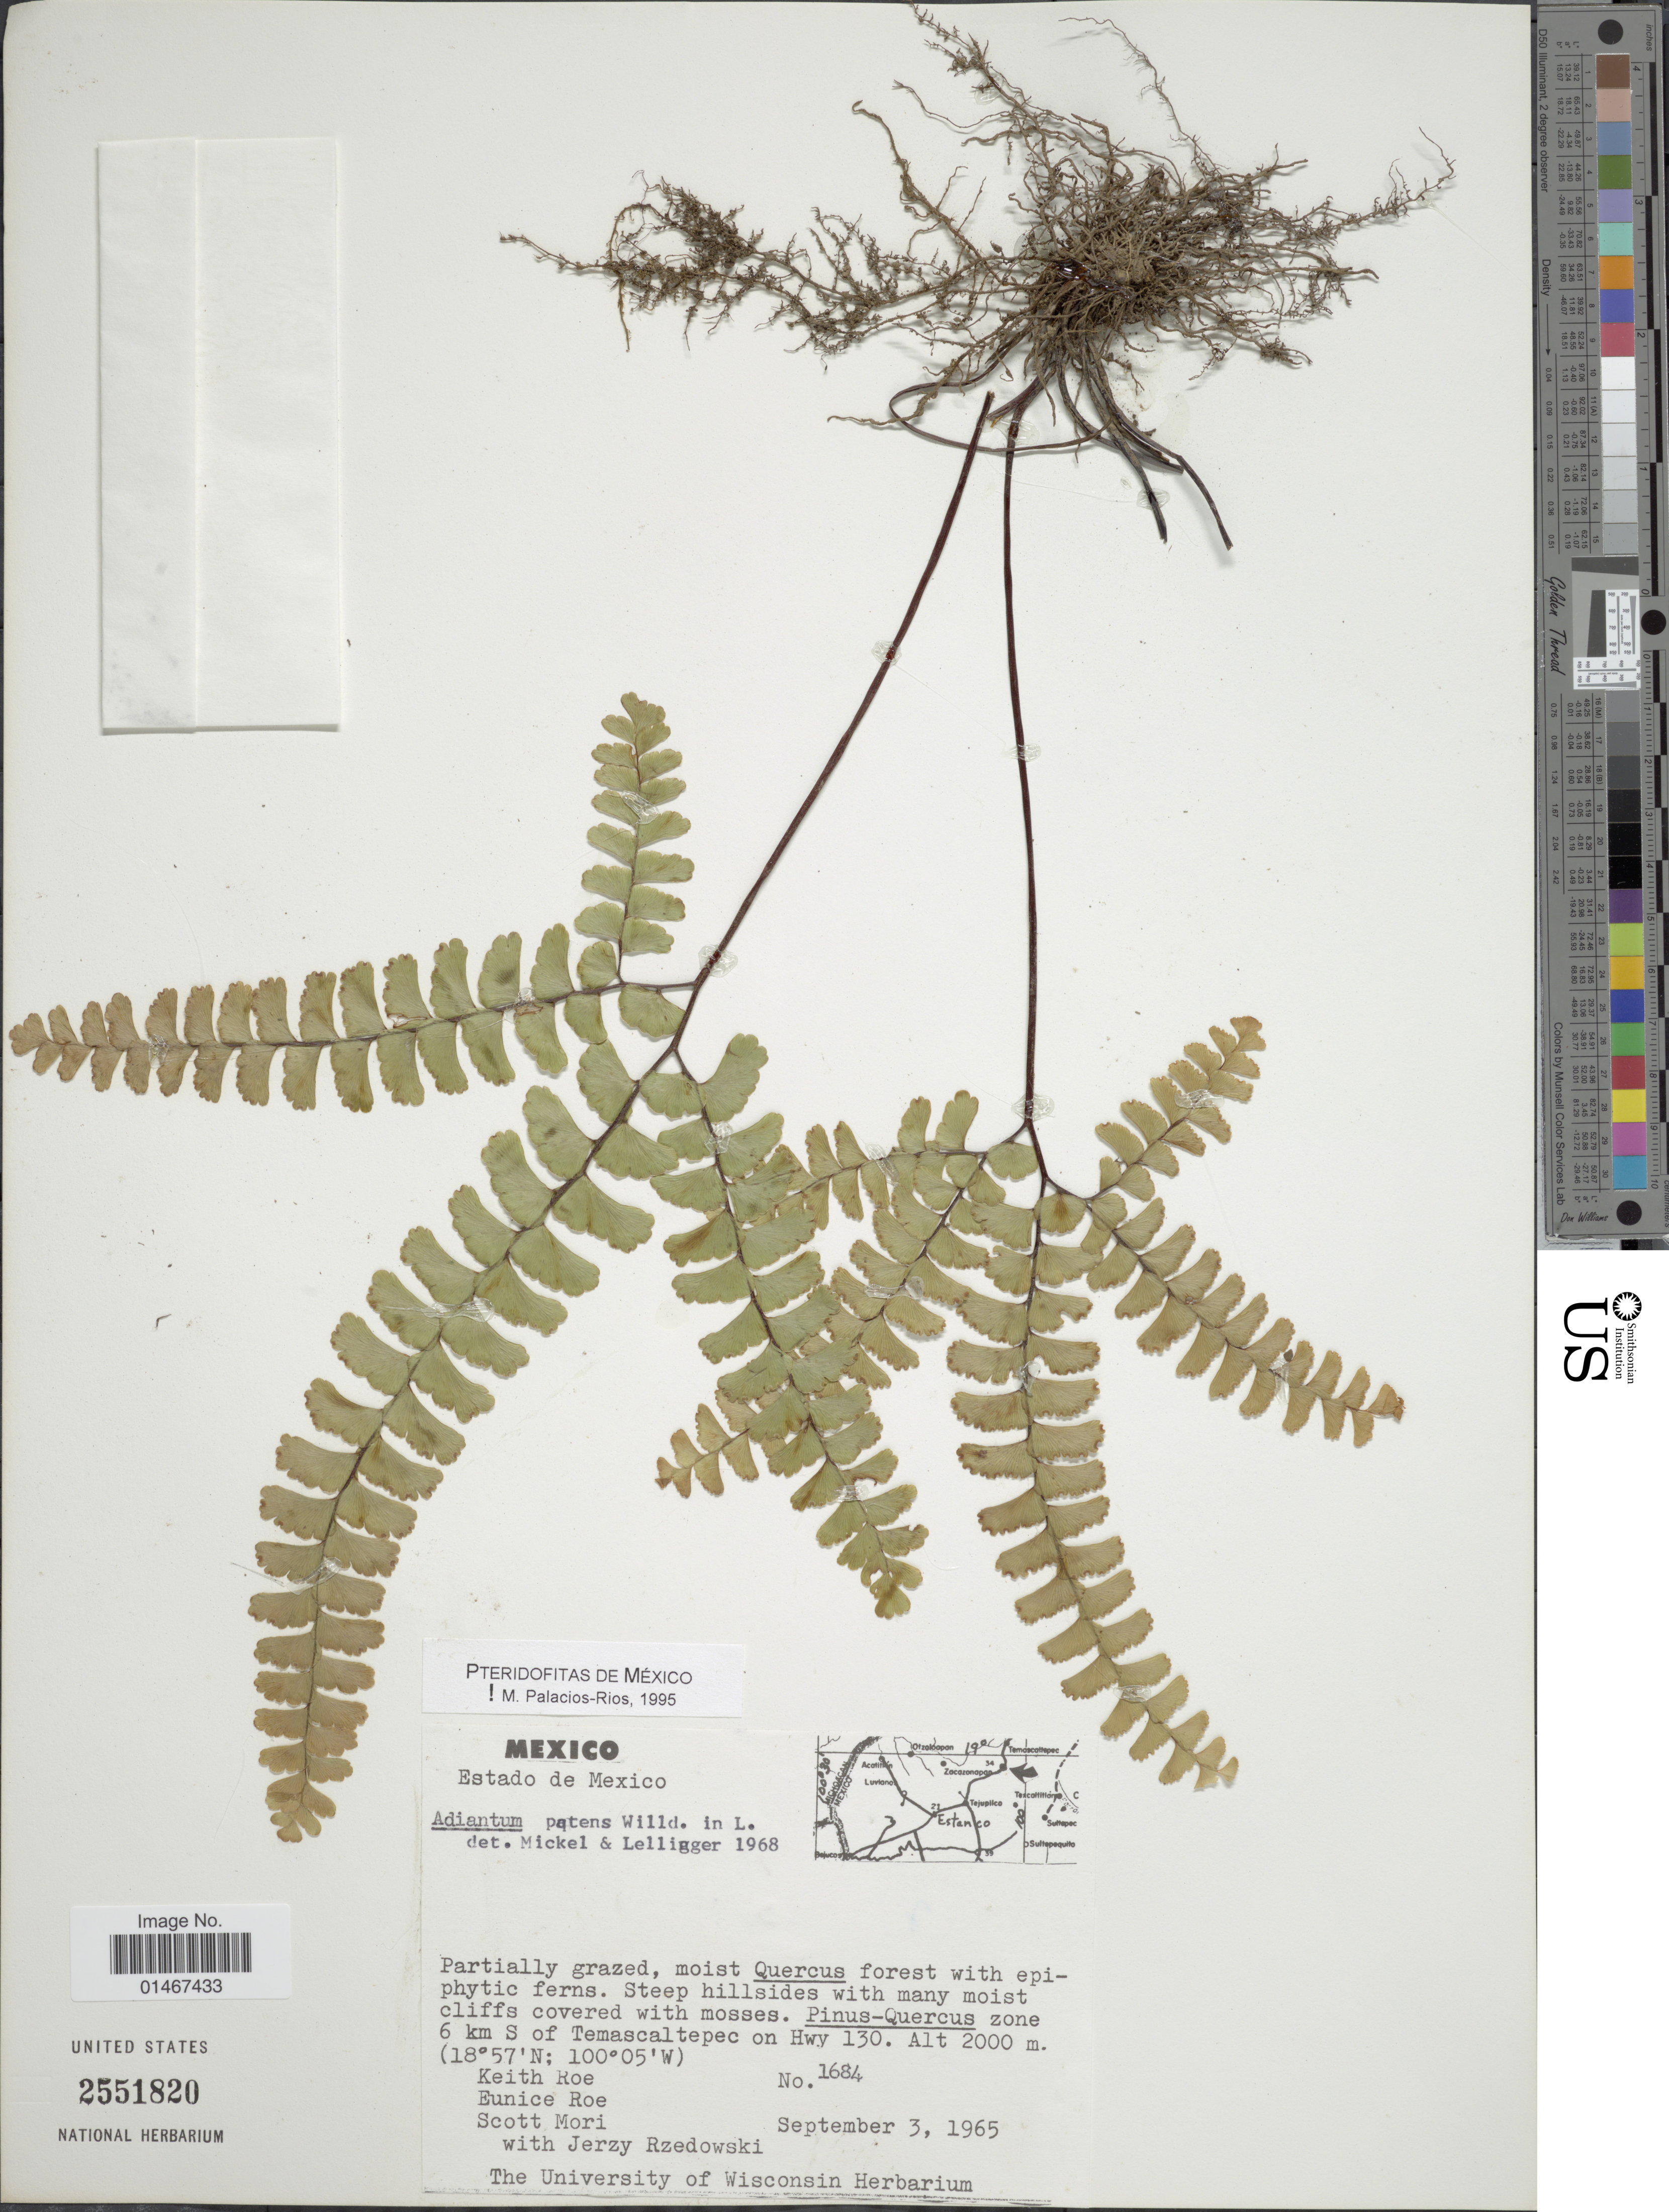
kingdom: Plantae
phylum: Tracheophyta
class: Polypodiopsida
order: Polypodiales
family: Pteridaceae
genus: Adiantum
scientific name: Adiantum patens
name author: Willd.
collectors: K. Roe, E. Roe, S. Mori & J. Rzedowski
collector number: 1684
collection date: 1965-09-03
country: Mexico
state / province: México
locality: Estado de Mexico. 6 km S of Temascaltepec on Hwy 130.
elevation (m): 2000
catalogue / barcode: US 2551820